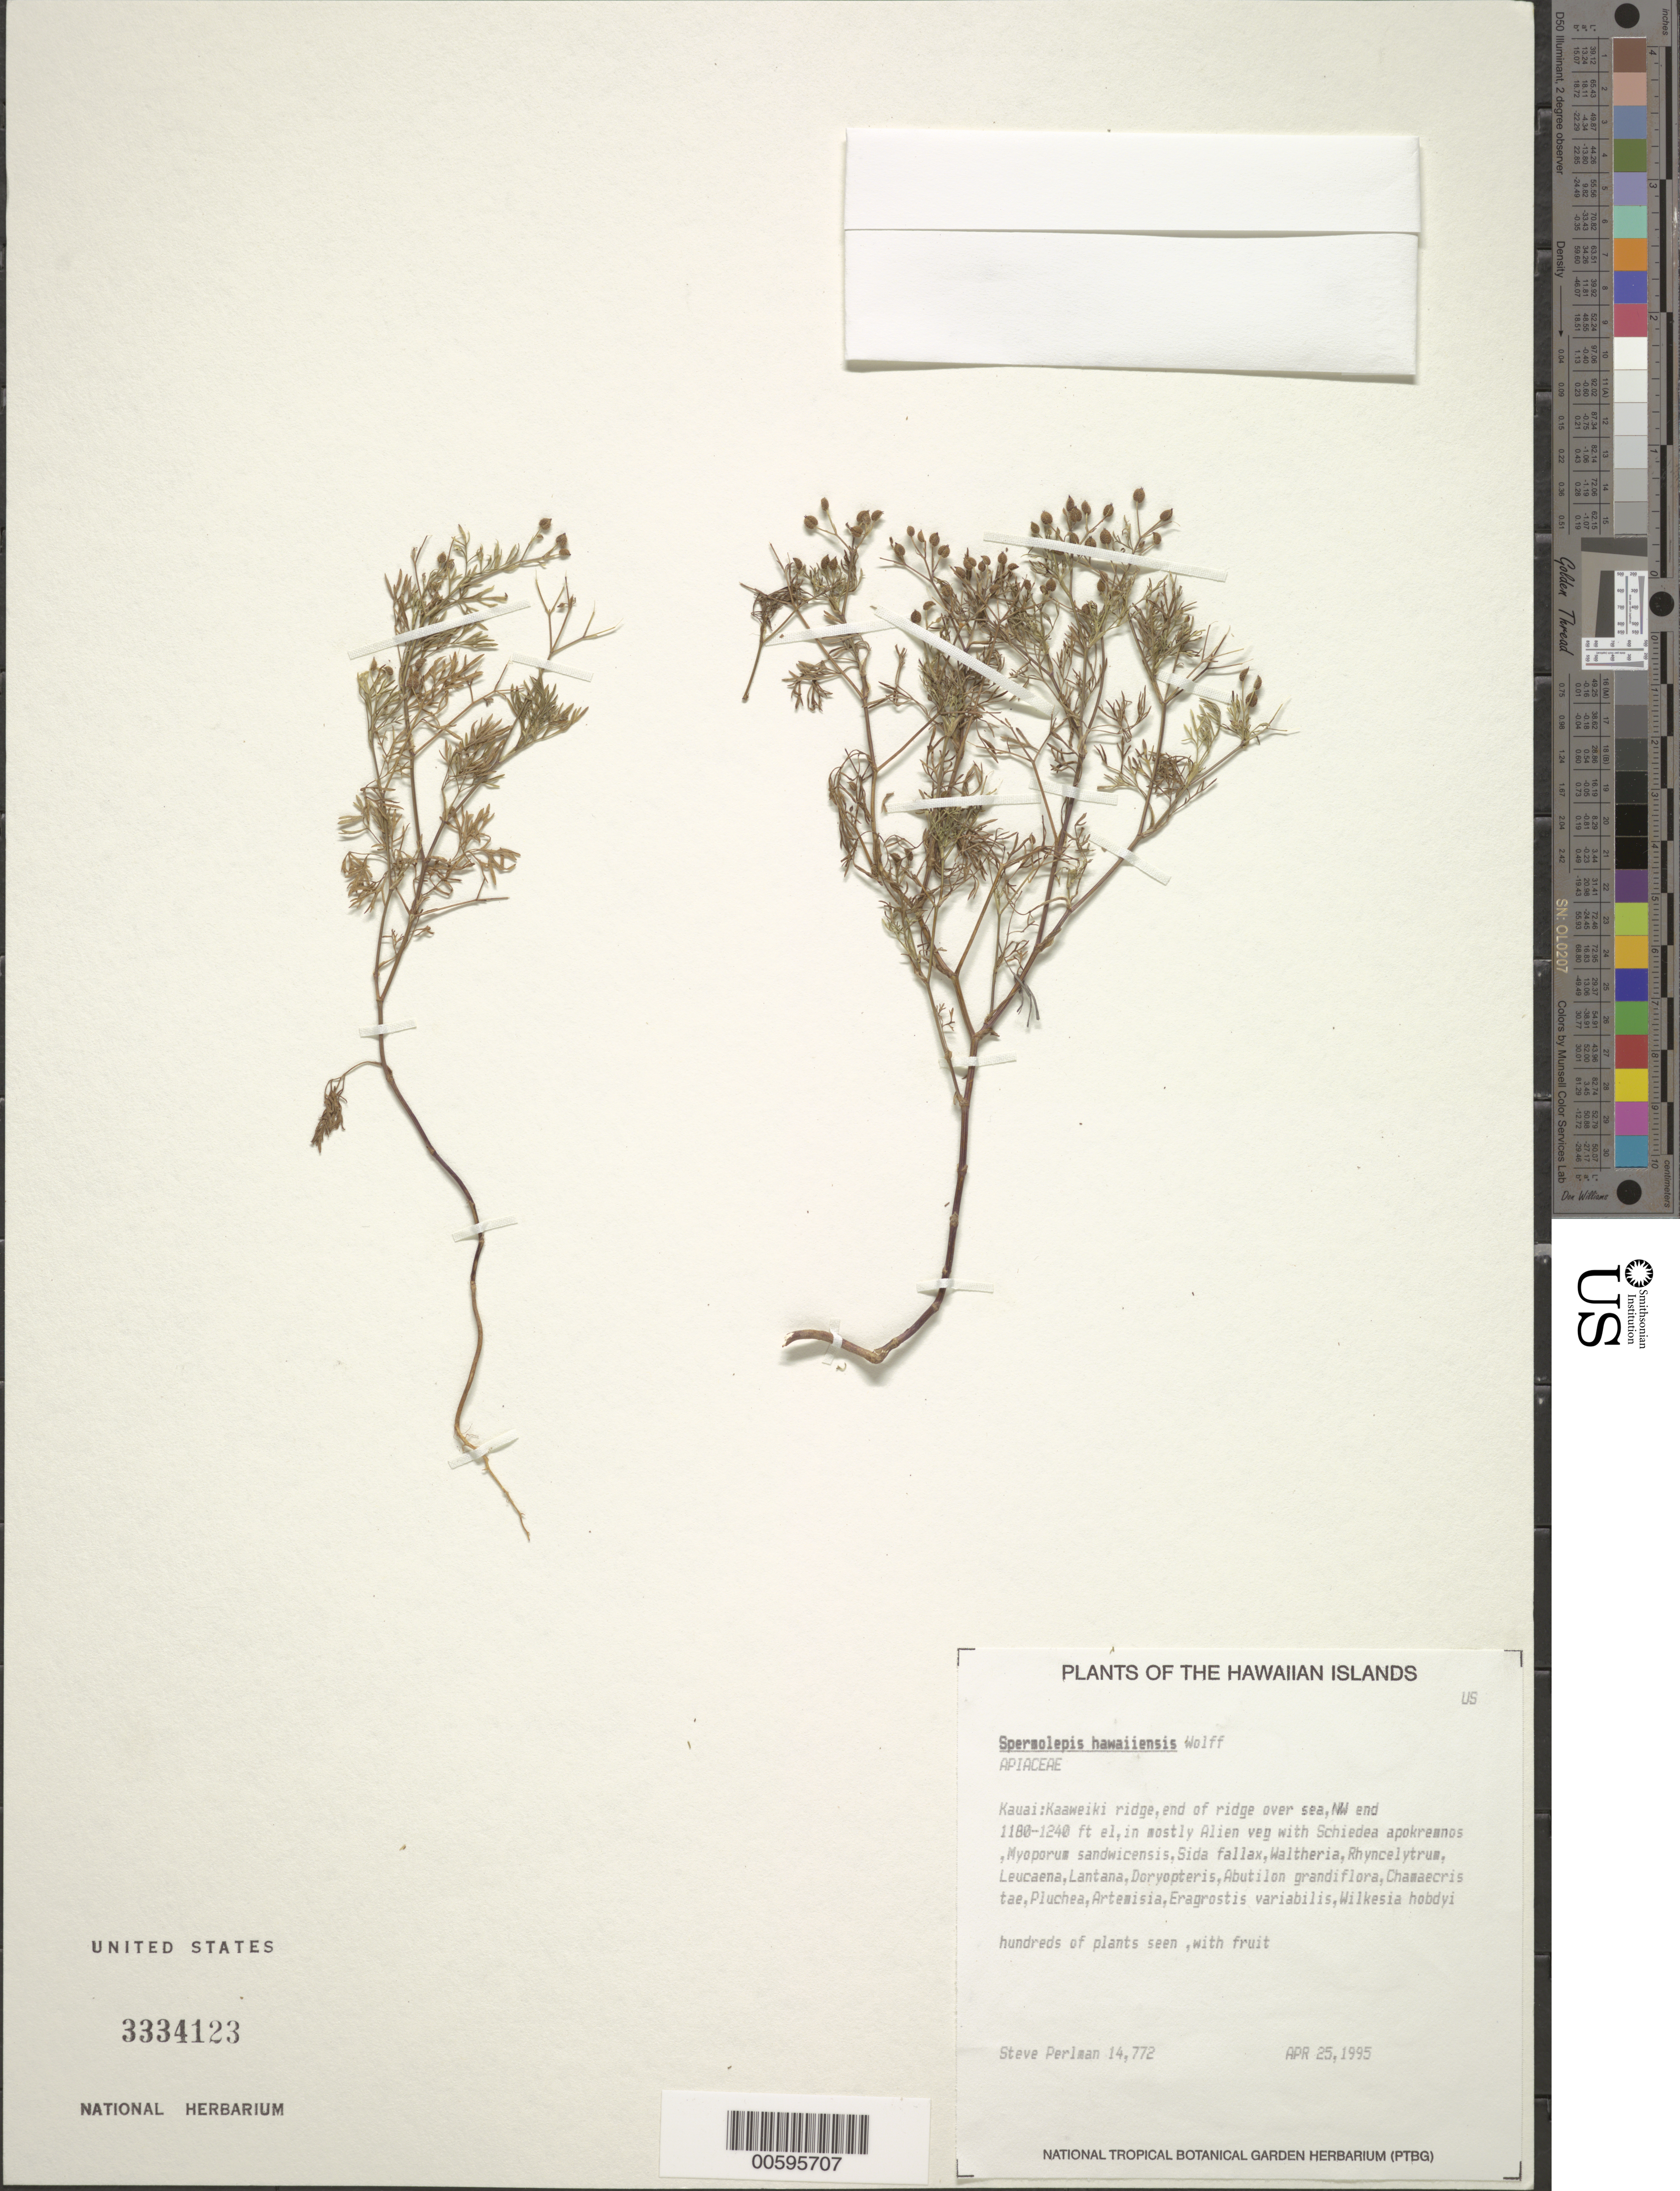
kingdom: Plantae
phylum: Tracheophyta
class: Magnoliopsida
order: Apiales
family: Apiaceae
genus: Spermolepis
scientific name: Spermolepis hawaiiensis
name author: H. Wolff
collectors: S. P. Perlman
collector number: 14772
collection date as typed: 25 Apr 1995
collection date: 1995-04-25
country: United States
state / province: Hawaii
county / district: Kauai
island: Kaua'i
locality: Kaawaiki ridge, and of ridge over sea, NW end.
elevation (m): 360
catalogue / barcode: US 3334123